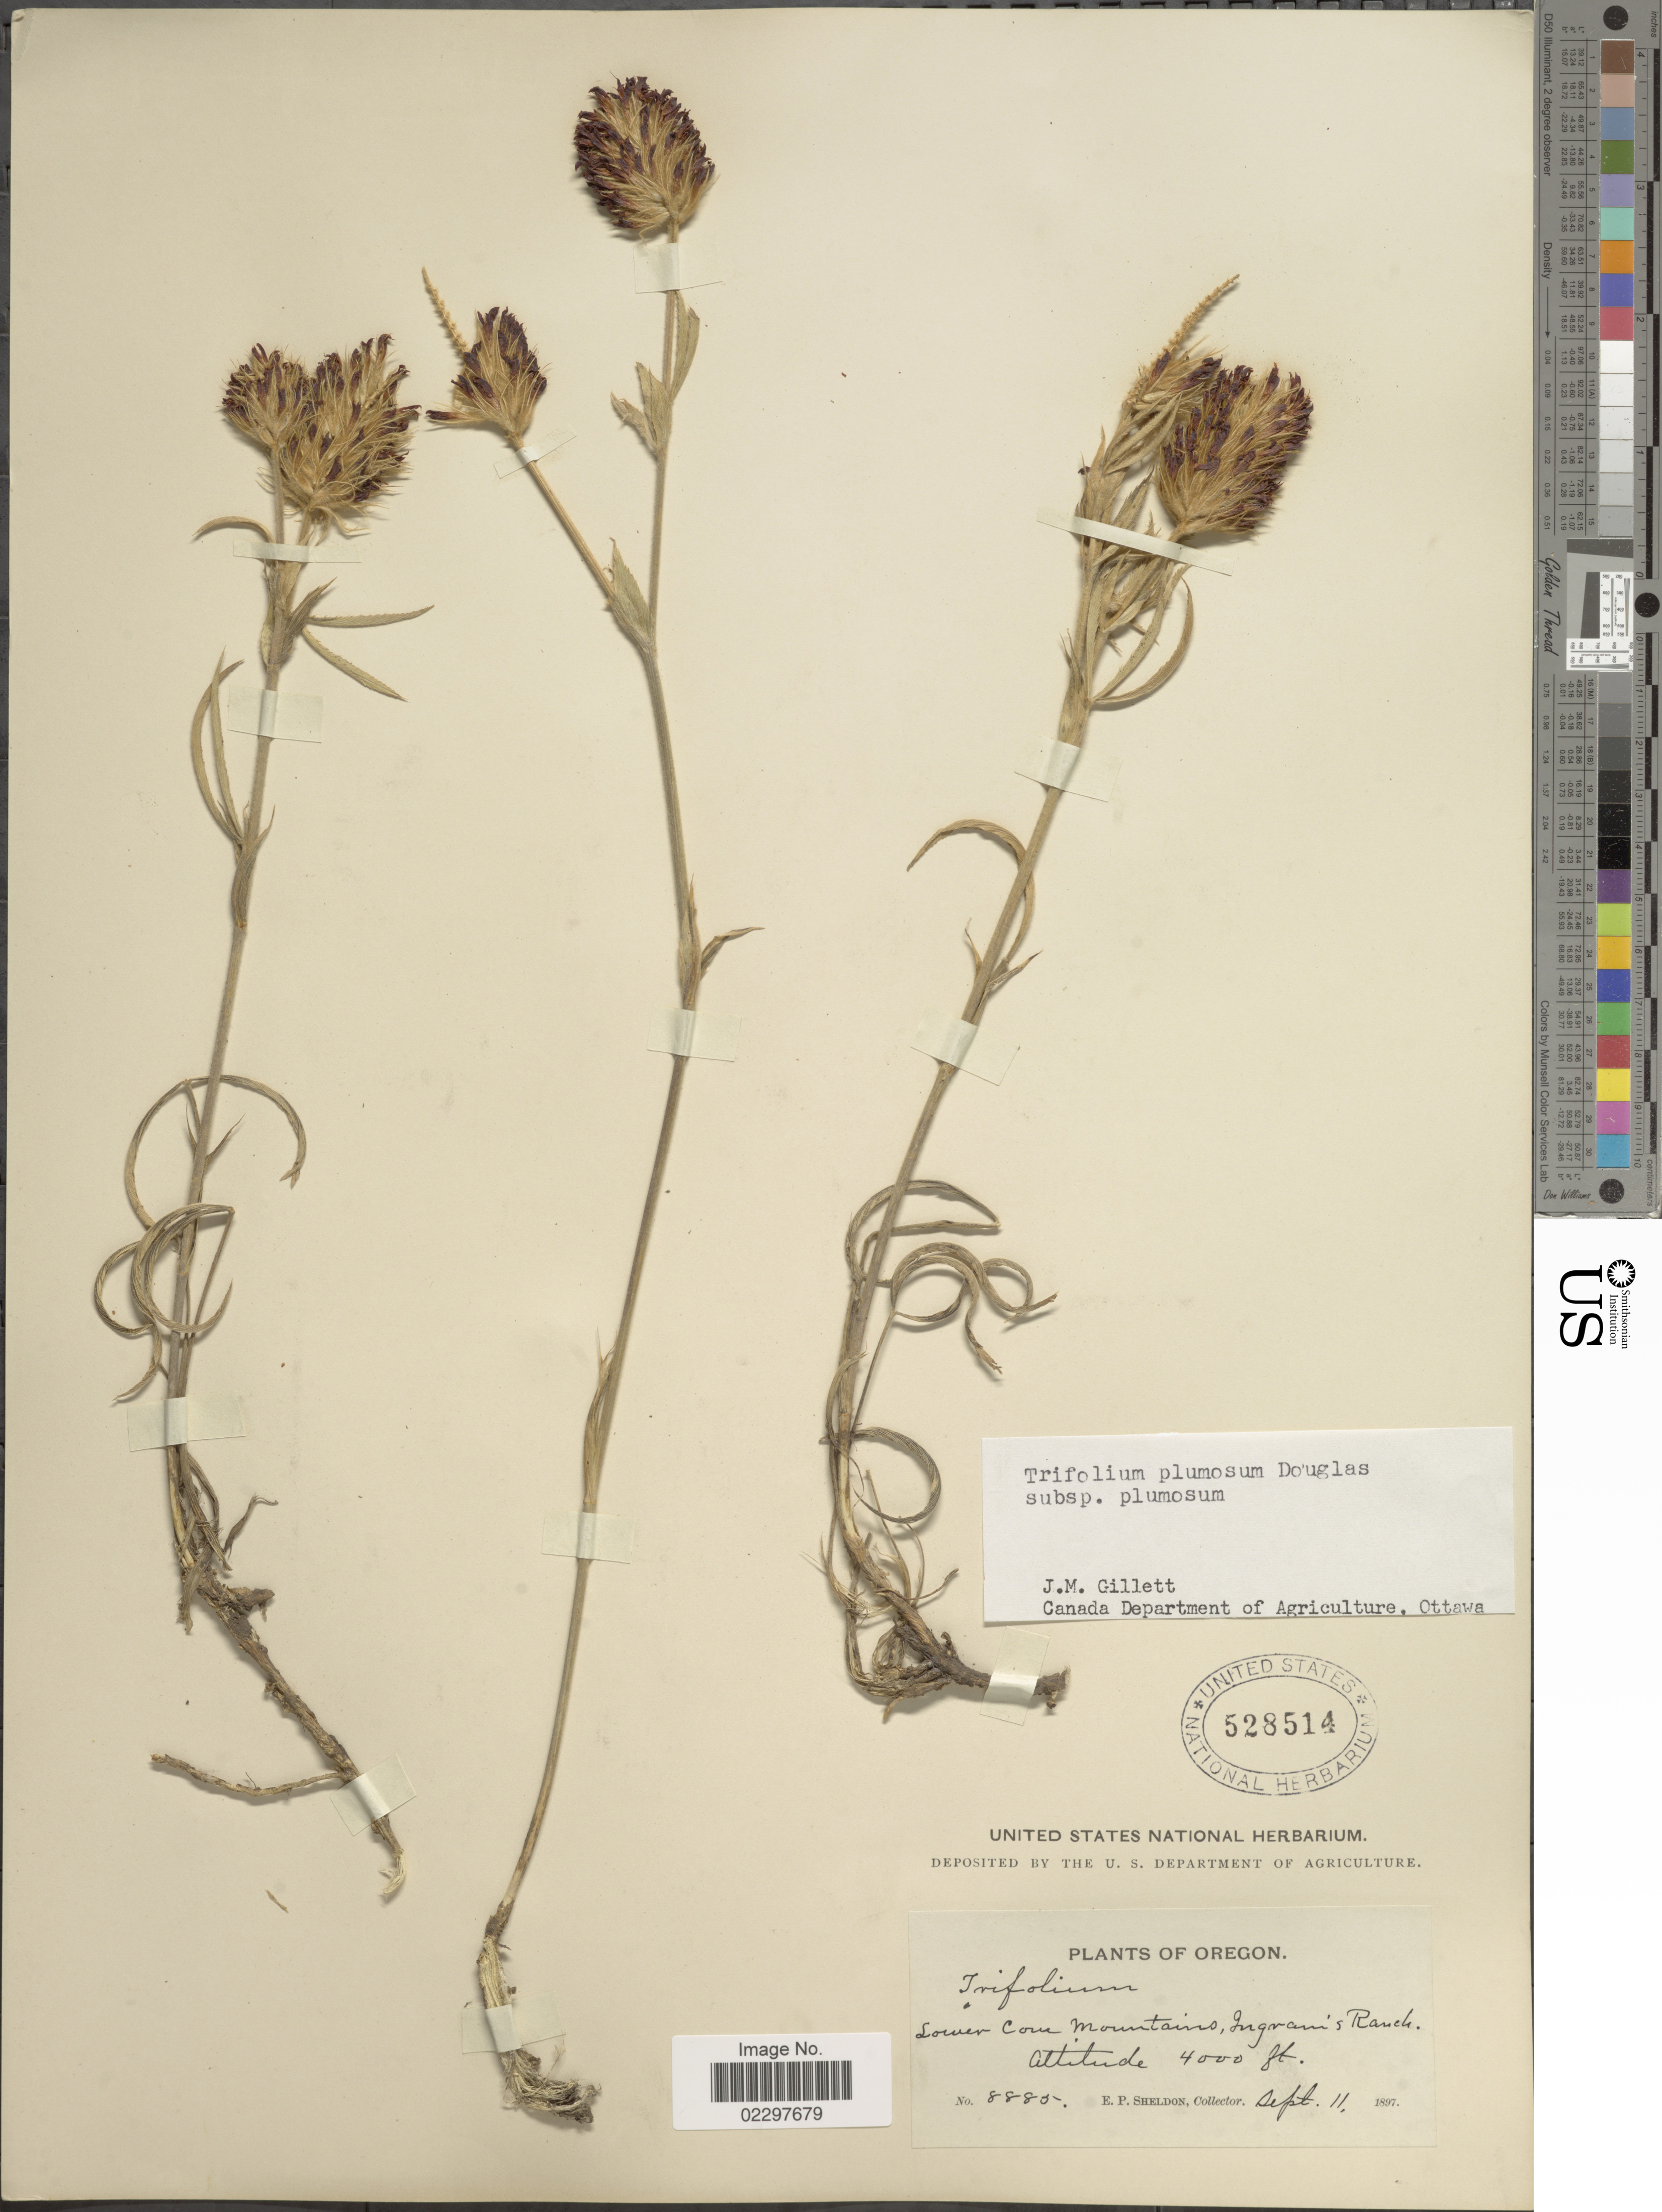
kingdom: Plantae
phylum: Tracheophyta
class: Magnoliopsida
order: Fabales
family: Fabaceae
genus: Trifolium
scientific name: Trifolium plumosum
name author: Hook.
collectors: E. P. Sheldon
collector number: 8885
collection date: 1897-09-11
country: United States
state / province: Oregon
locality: Lower Cone Mountains, Ingram's Ranch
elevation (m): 1219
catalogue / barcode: US 528514